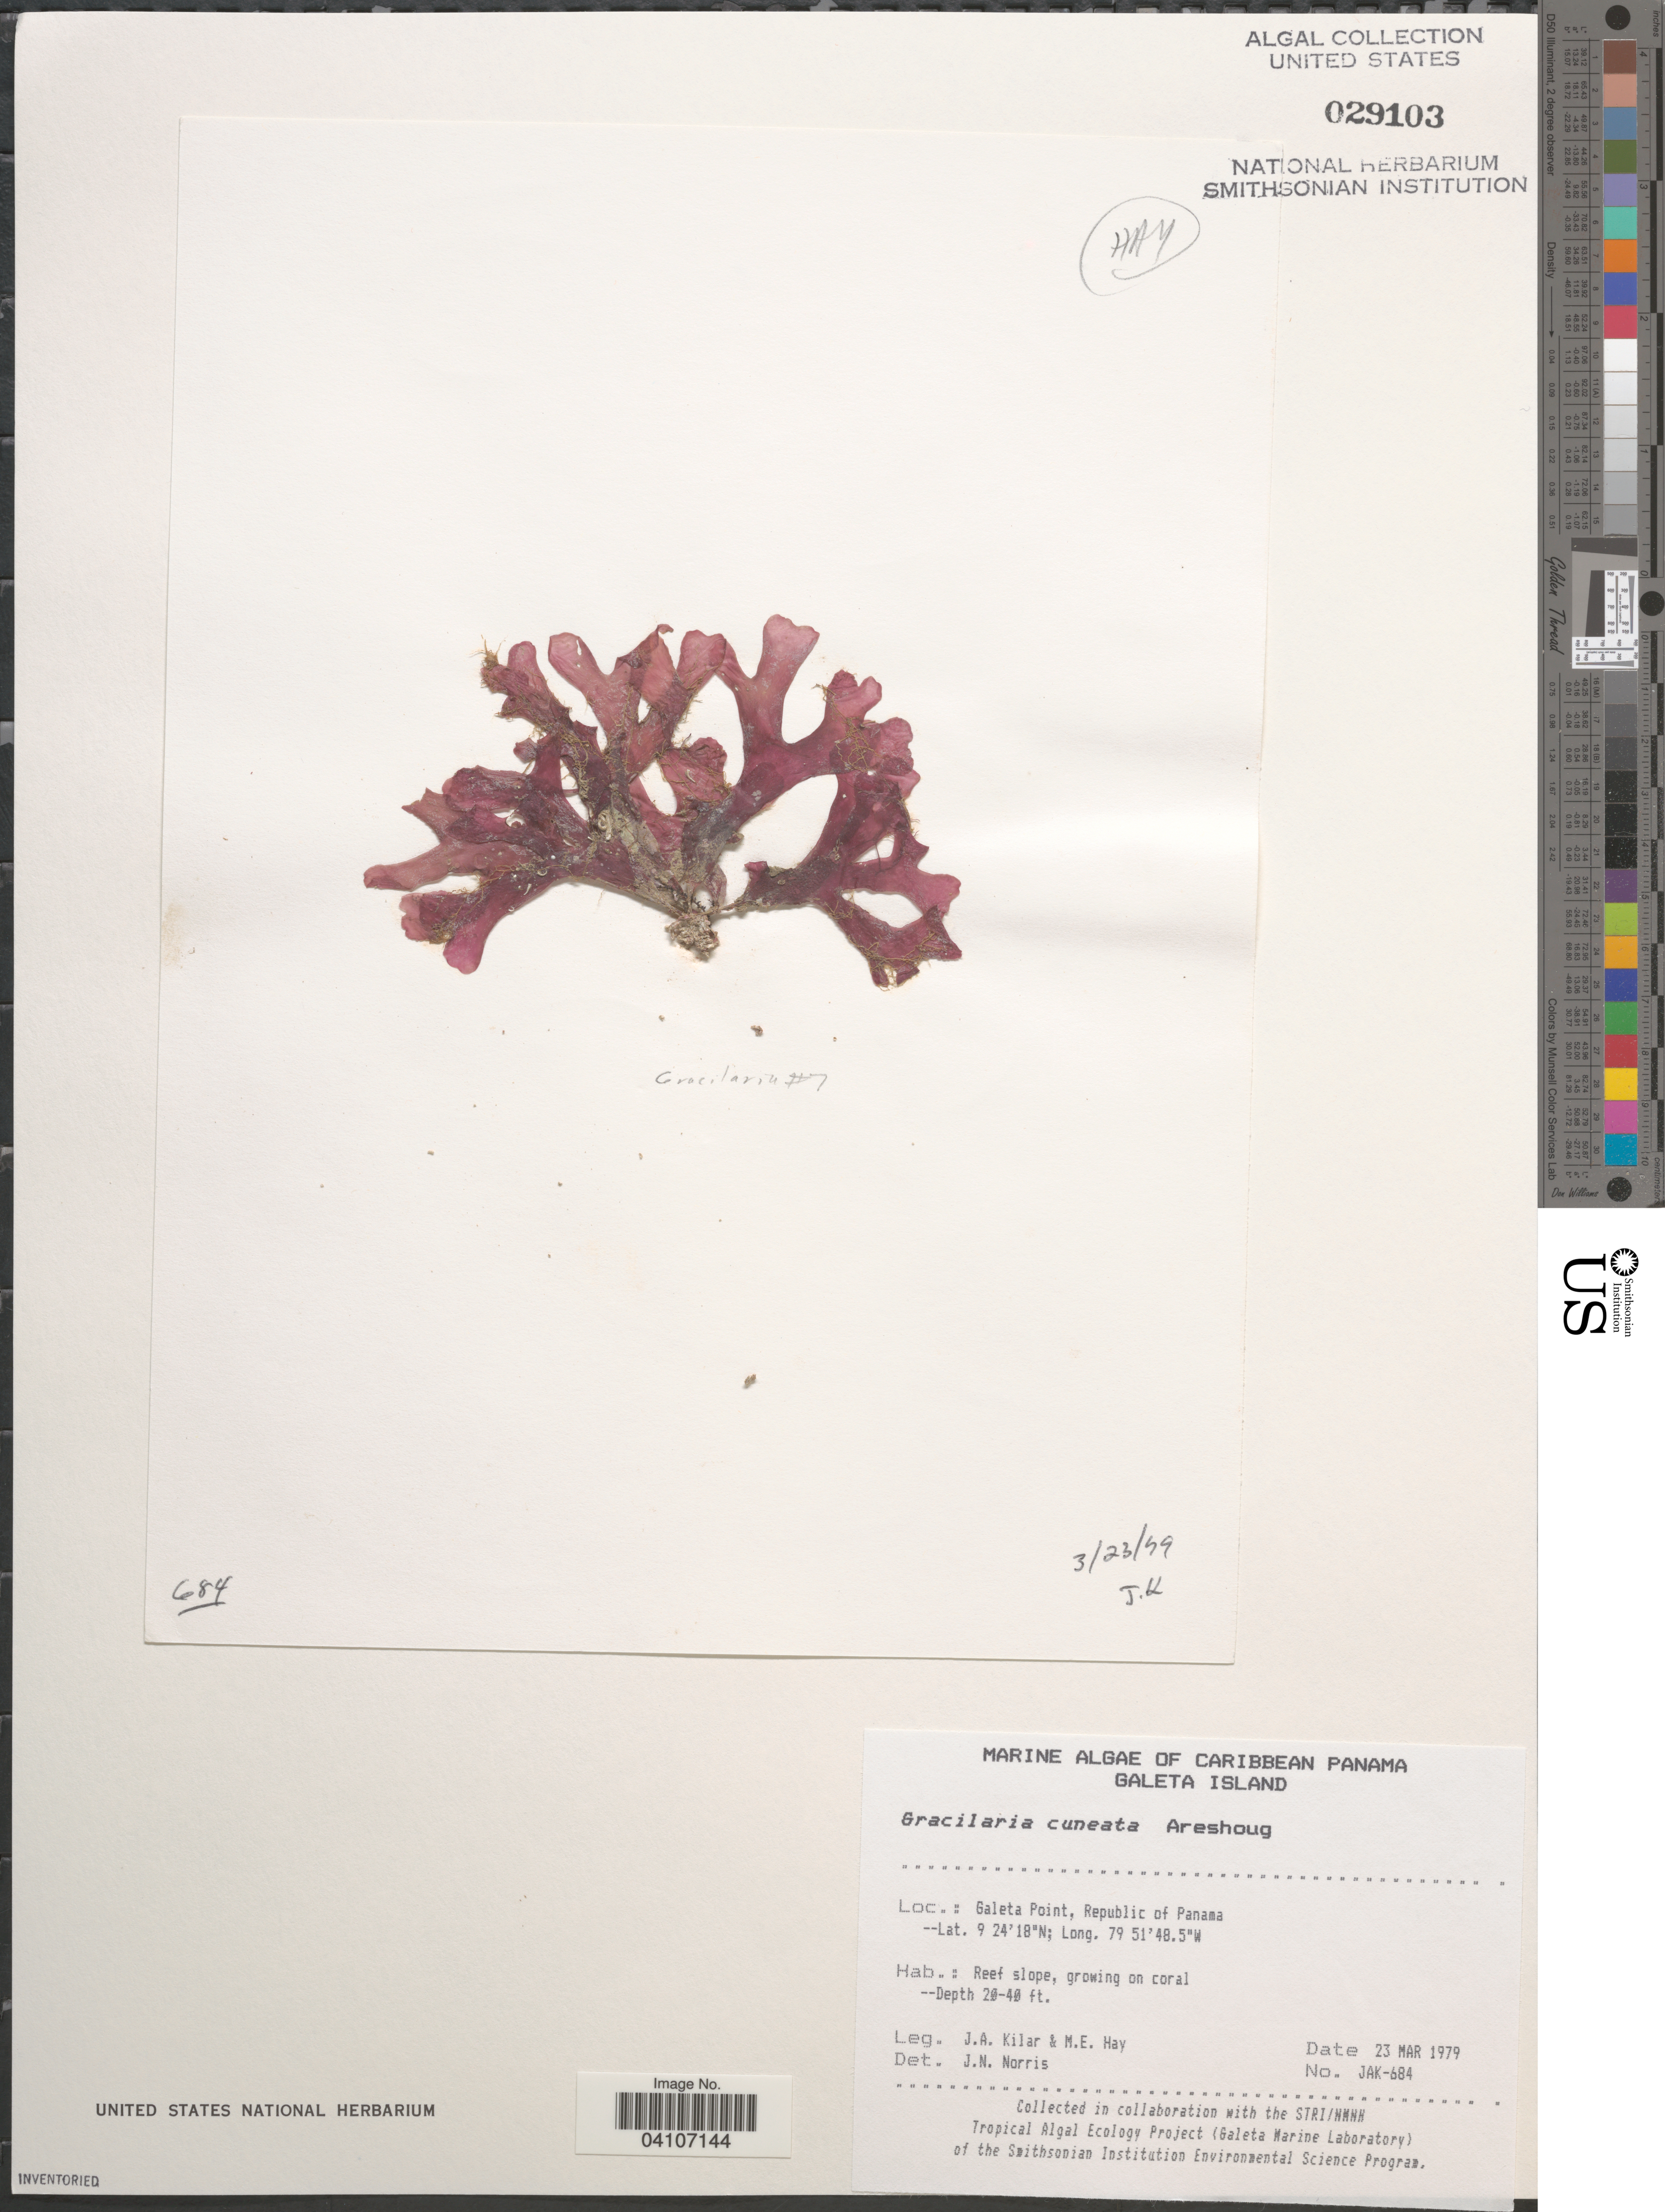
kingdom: Plantae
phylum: Rhodophyta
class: Florideophyceae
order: Gracilariales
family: Gracilariaceae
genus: Gracilaria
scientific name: Gracilaria cuneata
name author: Aresch.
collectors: J. A. Kilar & M. E. Hay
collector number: JAK-684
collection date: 1979-03-23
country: Panama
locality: Caribbean Panama. Galeta Island. Galeta Point, Republic of Panama.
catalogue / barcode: US 29103